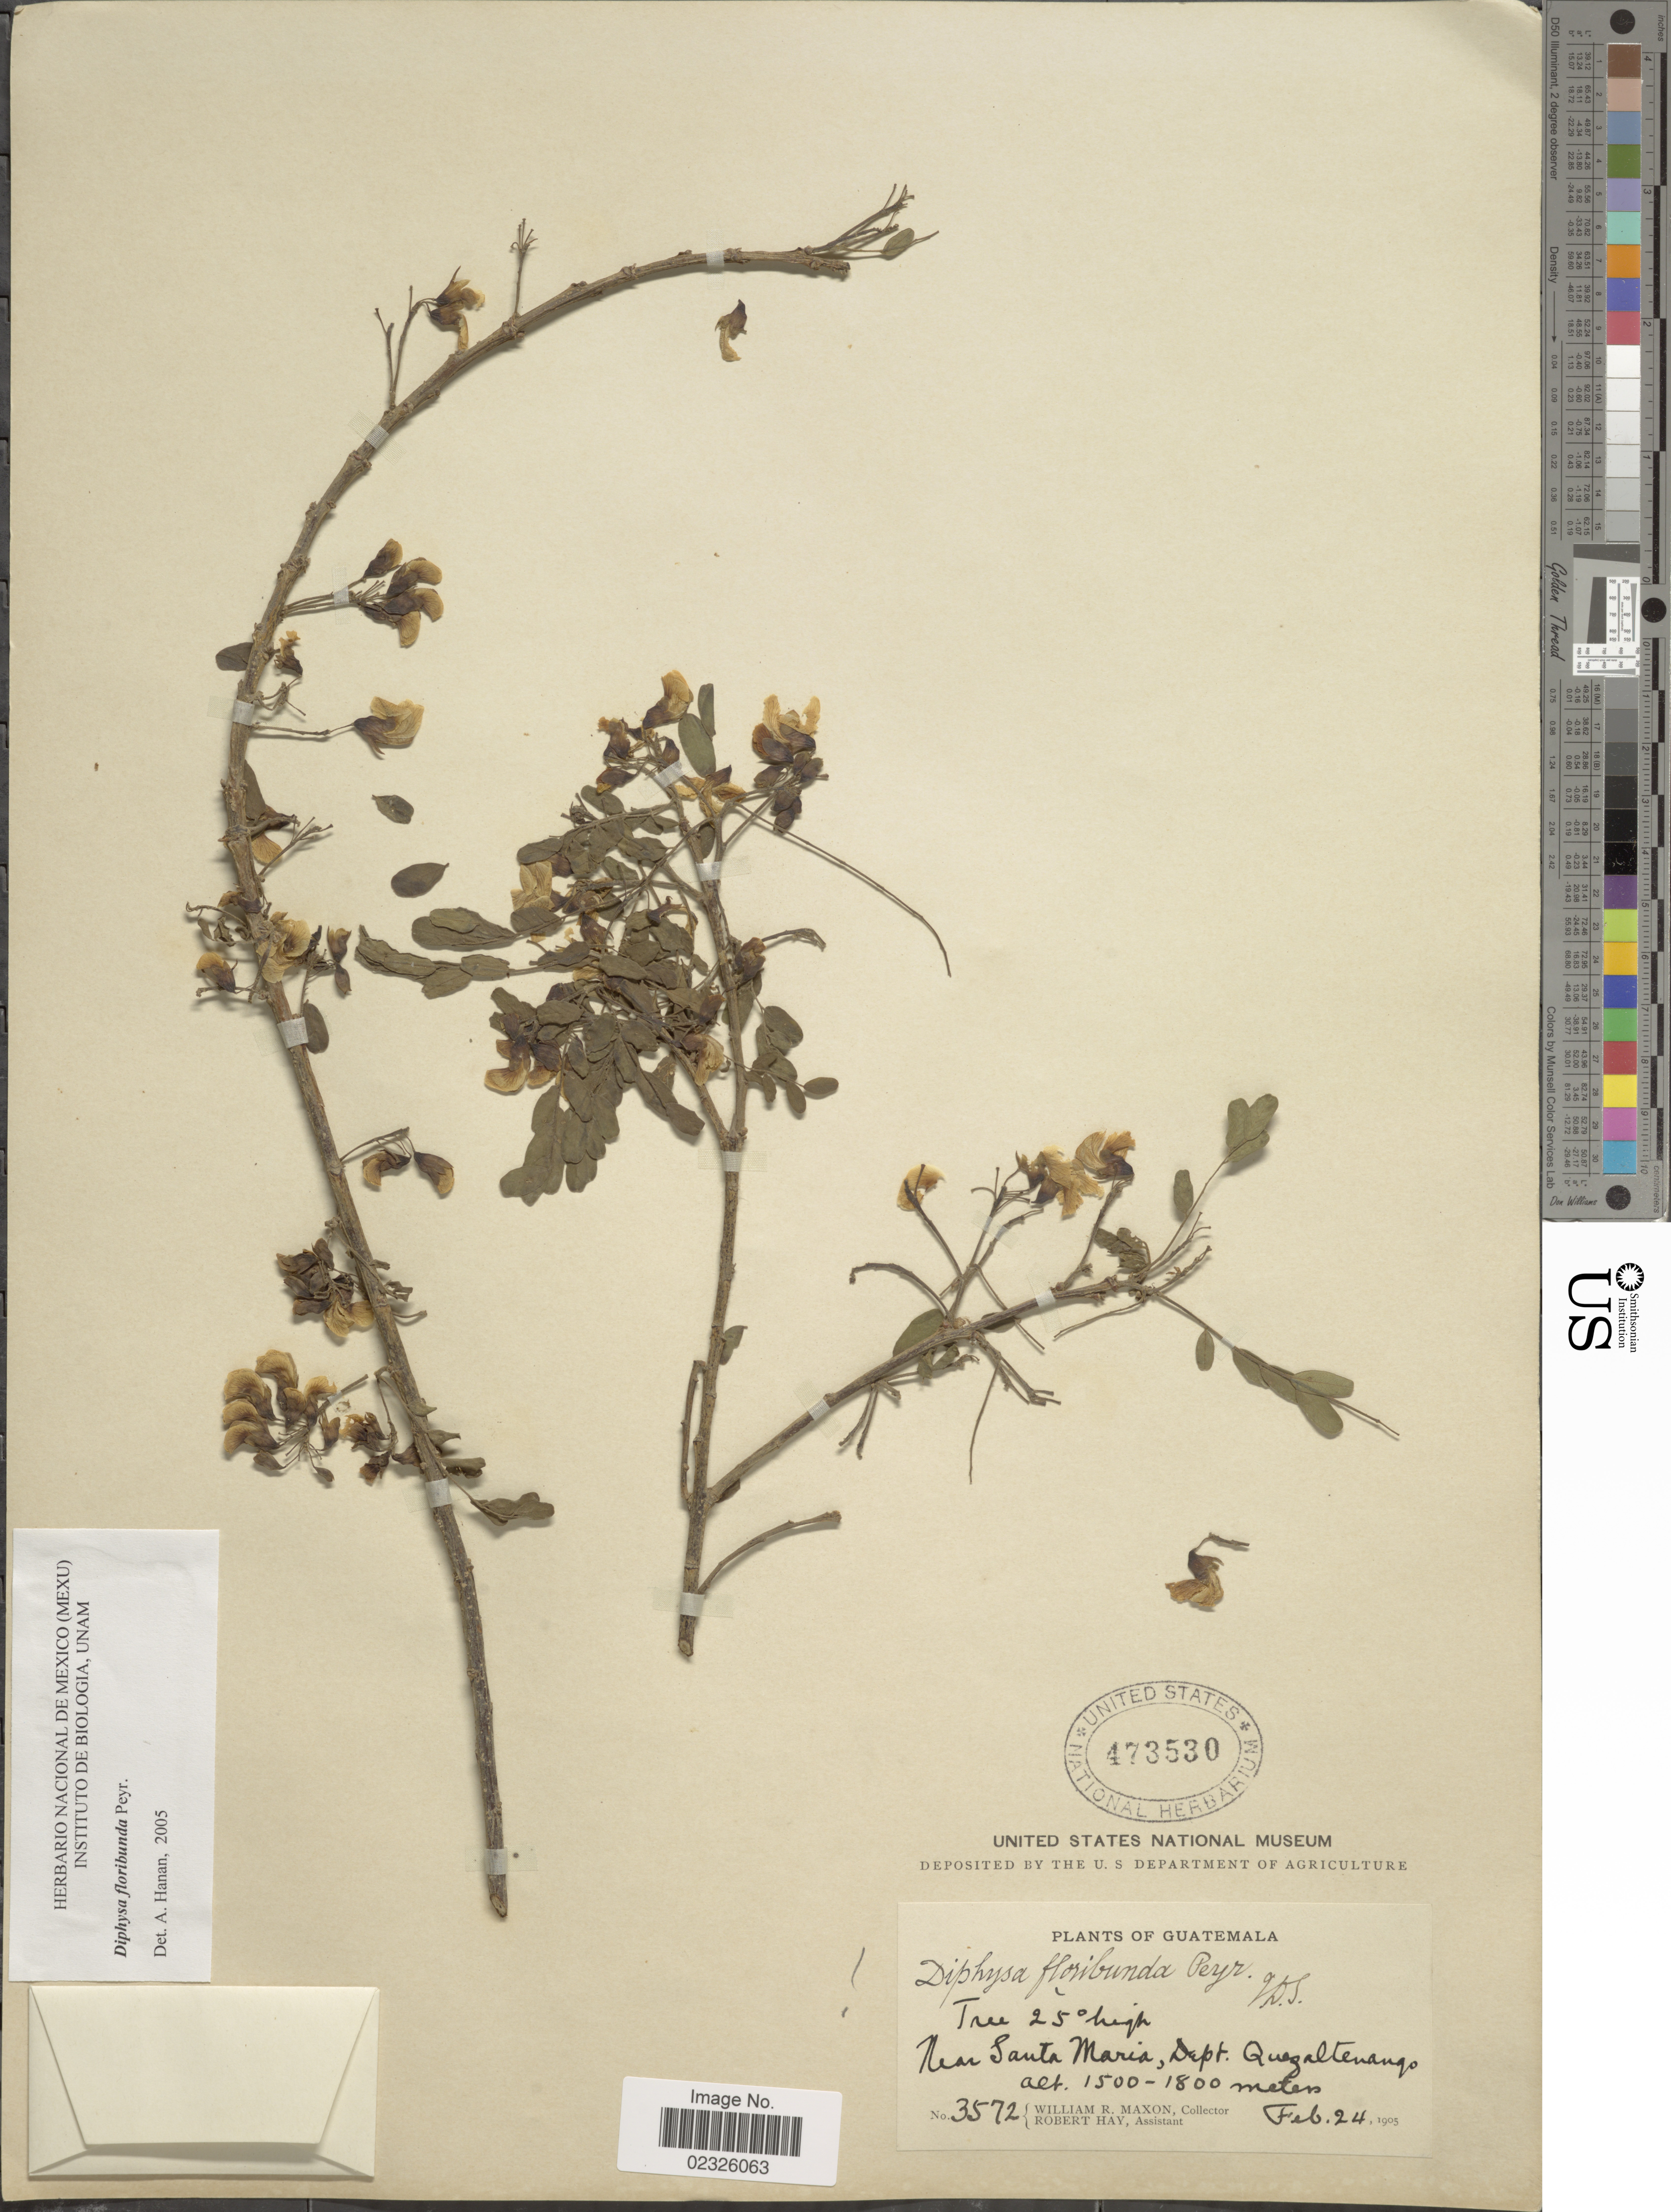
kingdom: Plantae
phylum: Tracheophyta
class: Magnoliopsida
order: Fabales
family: Fabaceae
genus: Diphysa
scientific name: Diphysa floribunda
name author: Peyr.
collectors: W. R. Maxon & R. Hay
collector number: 3572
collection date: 1905-02-24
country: Guatemala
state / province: Quetzaltenango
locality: Near Santa Maria, Dept Quezaltenango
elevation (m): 1500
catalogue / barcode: US 473530